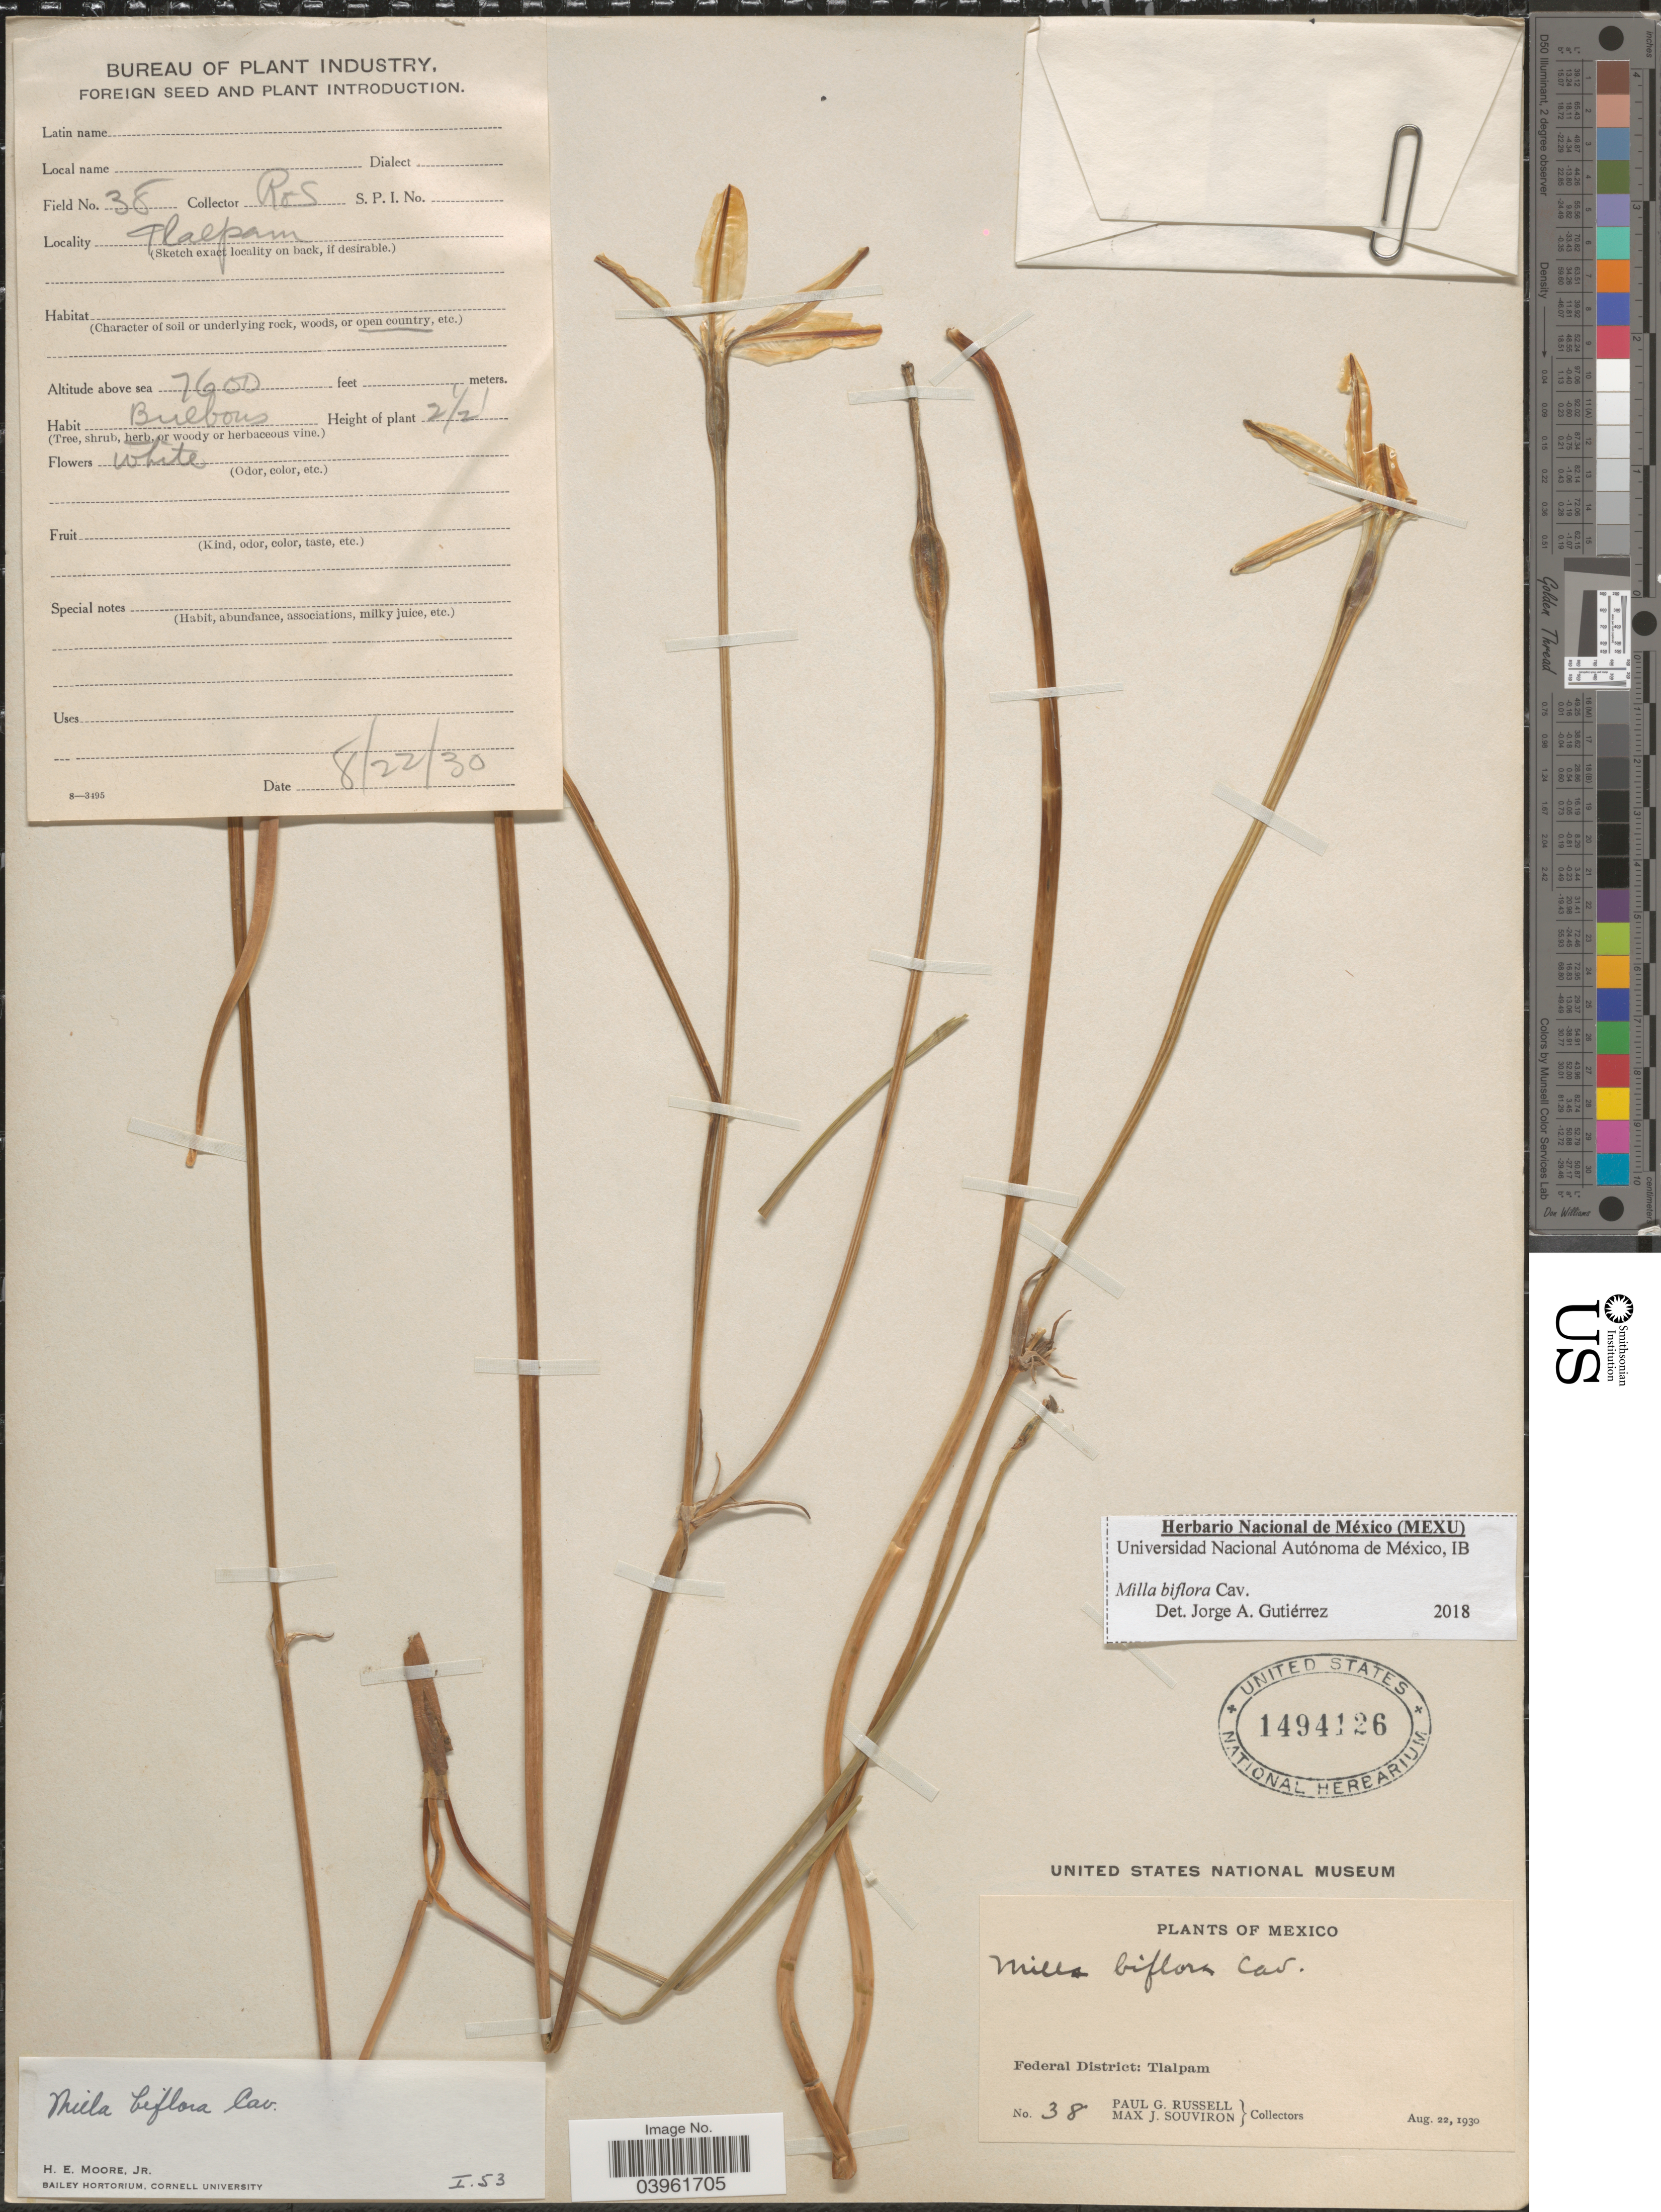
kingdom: Plantae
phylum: Tracheophyta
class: Liliopsida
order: Asparagales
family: Asparagaceae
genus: Milla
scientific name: Milla biflora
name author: Cav.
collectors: P. G. Russell & M. J. Souviron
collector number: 38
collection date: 1930-08-22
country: Mexico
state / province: Distrito Federal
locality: Federal District: Tlalpam.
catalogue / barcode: US 1494126